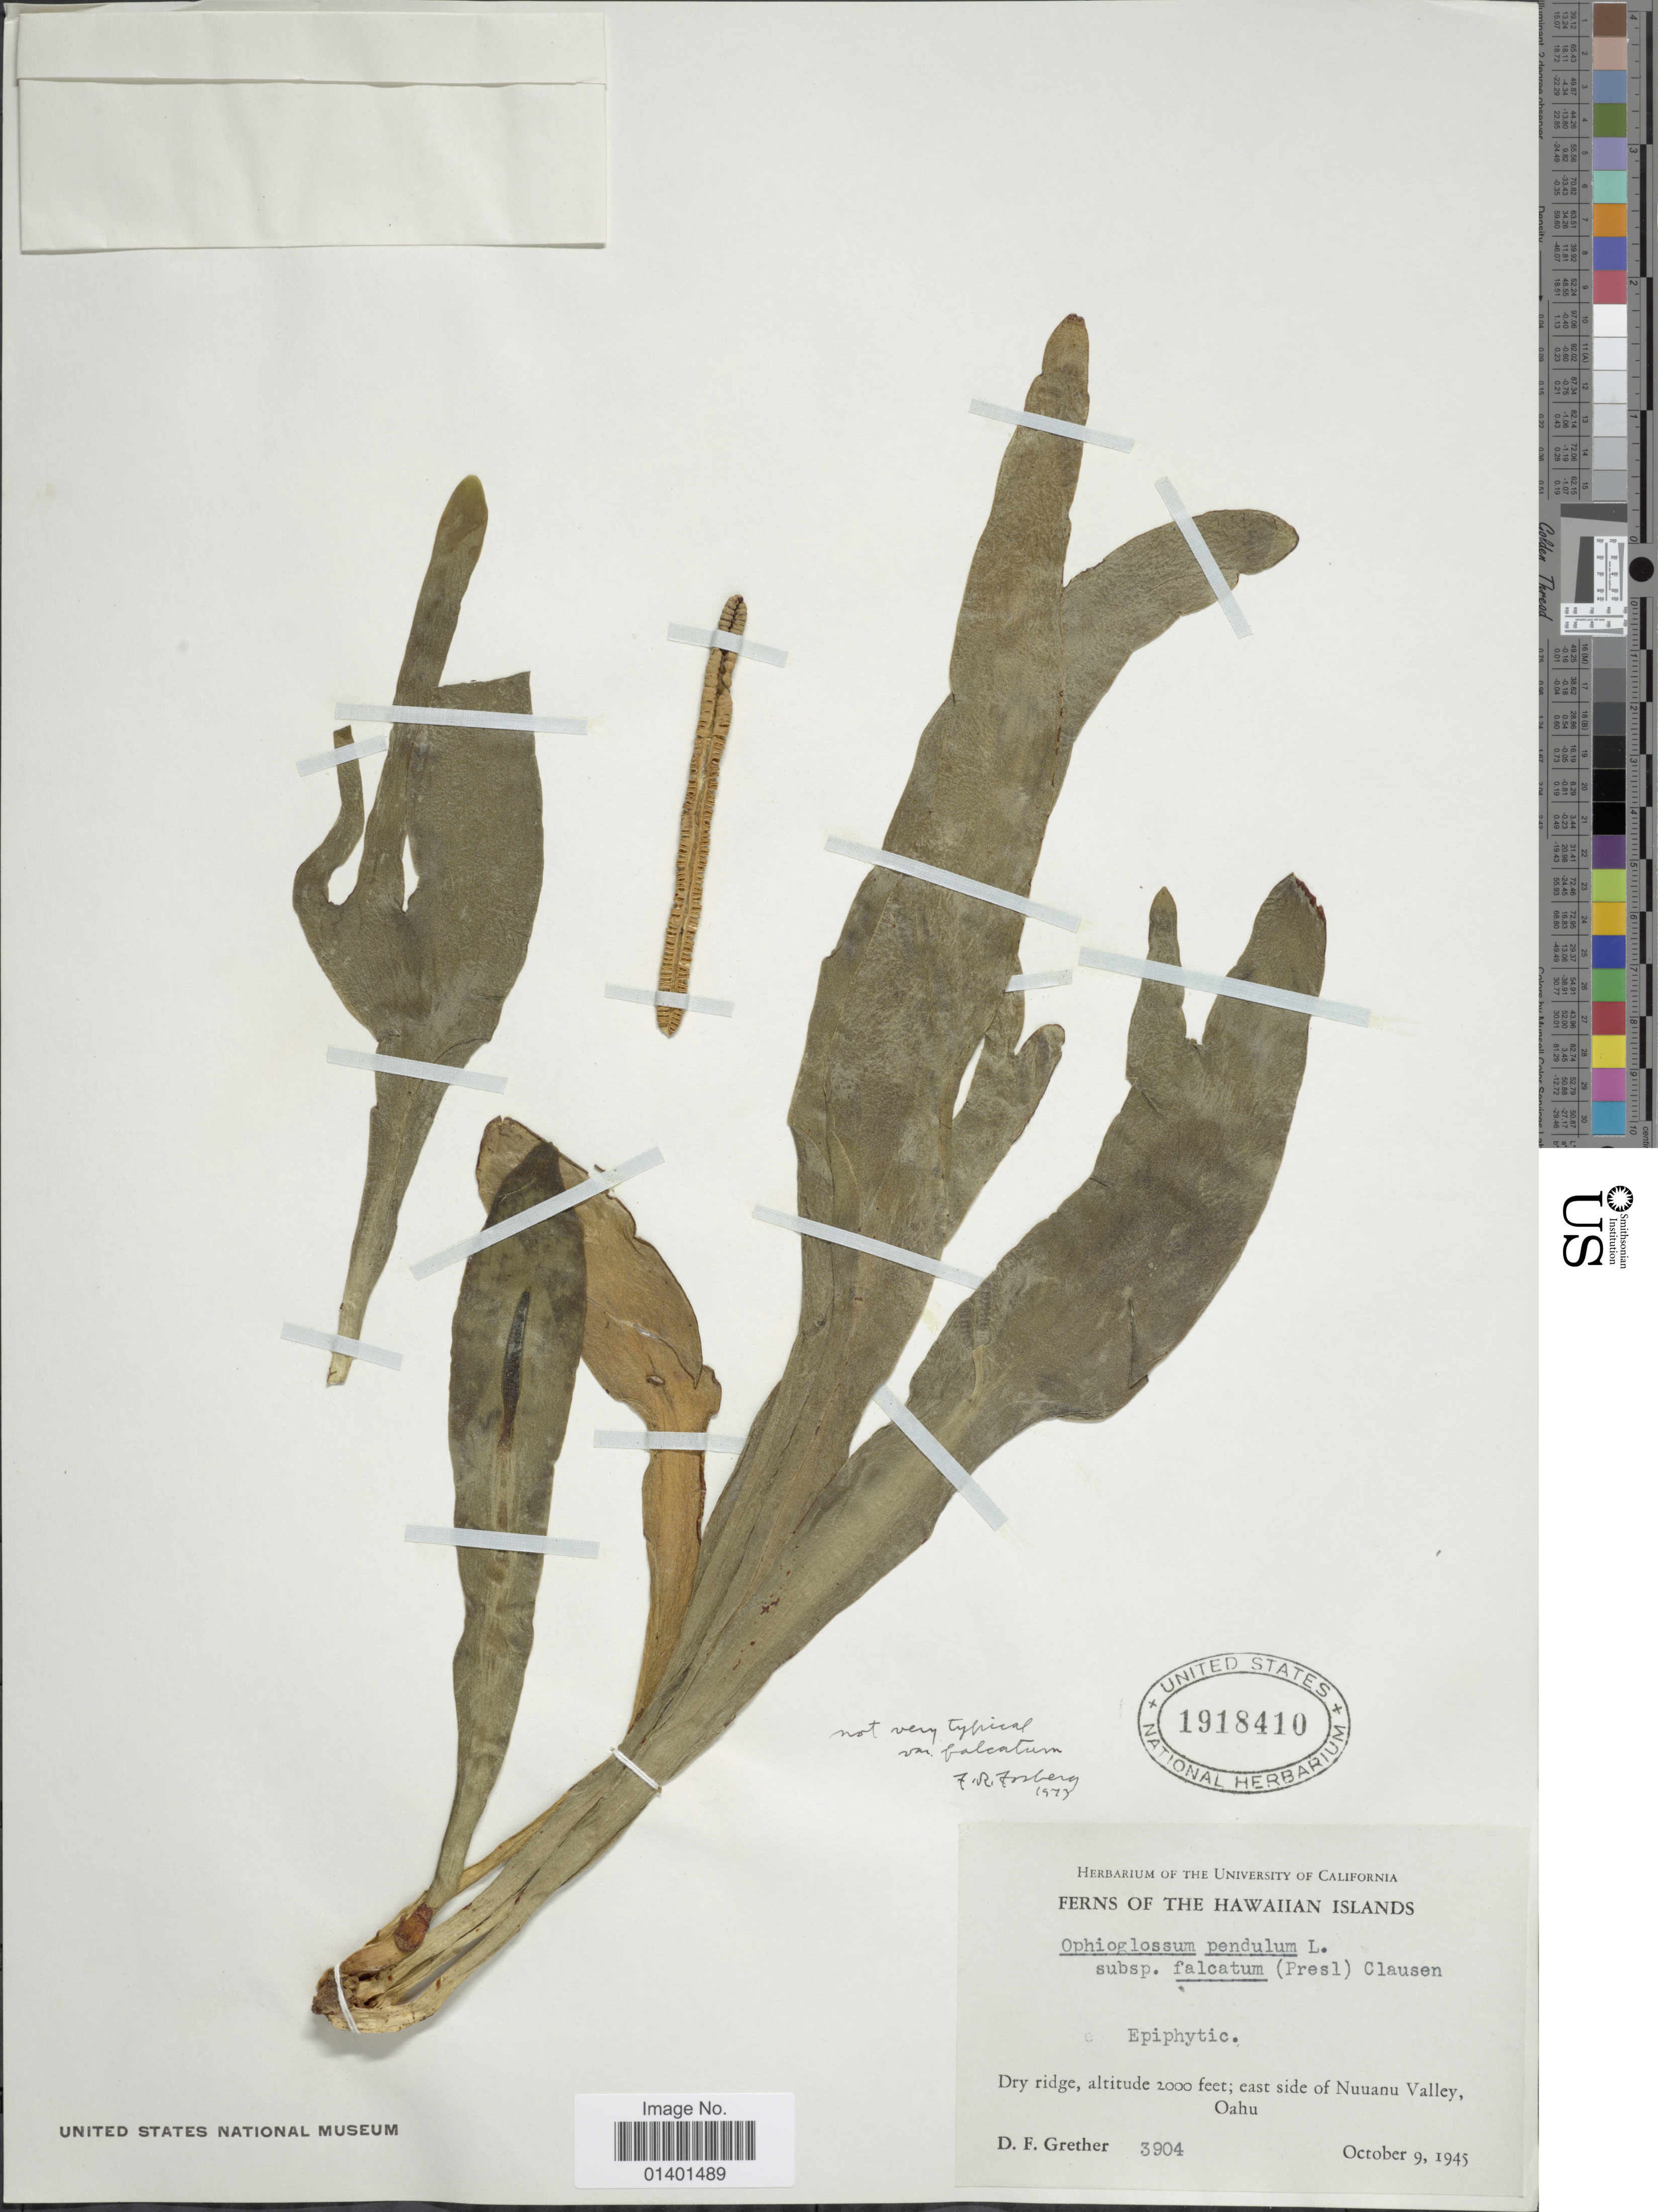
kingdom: Plantae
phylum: Tracheophyta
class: Polypodiopsida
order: Ophioglossales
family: Ophioglossaceae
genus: Ophioderma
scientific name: Ophioderma pendulum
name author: (L.) C. Presl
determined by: Wagner, W. L., (BOT), Smithsonian Institution - National Museum of Natural History (UNITED STATES)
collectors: D. F. Grether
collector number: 3904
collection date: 1945-10-09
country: United States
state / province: Hawaii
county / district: Honolulu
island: Oahu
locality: East side of Nuuanu Valley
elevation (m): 610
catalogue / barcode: US 1918410